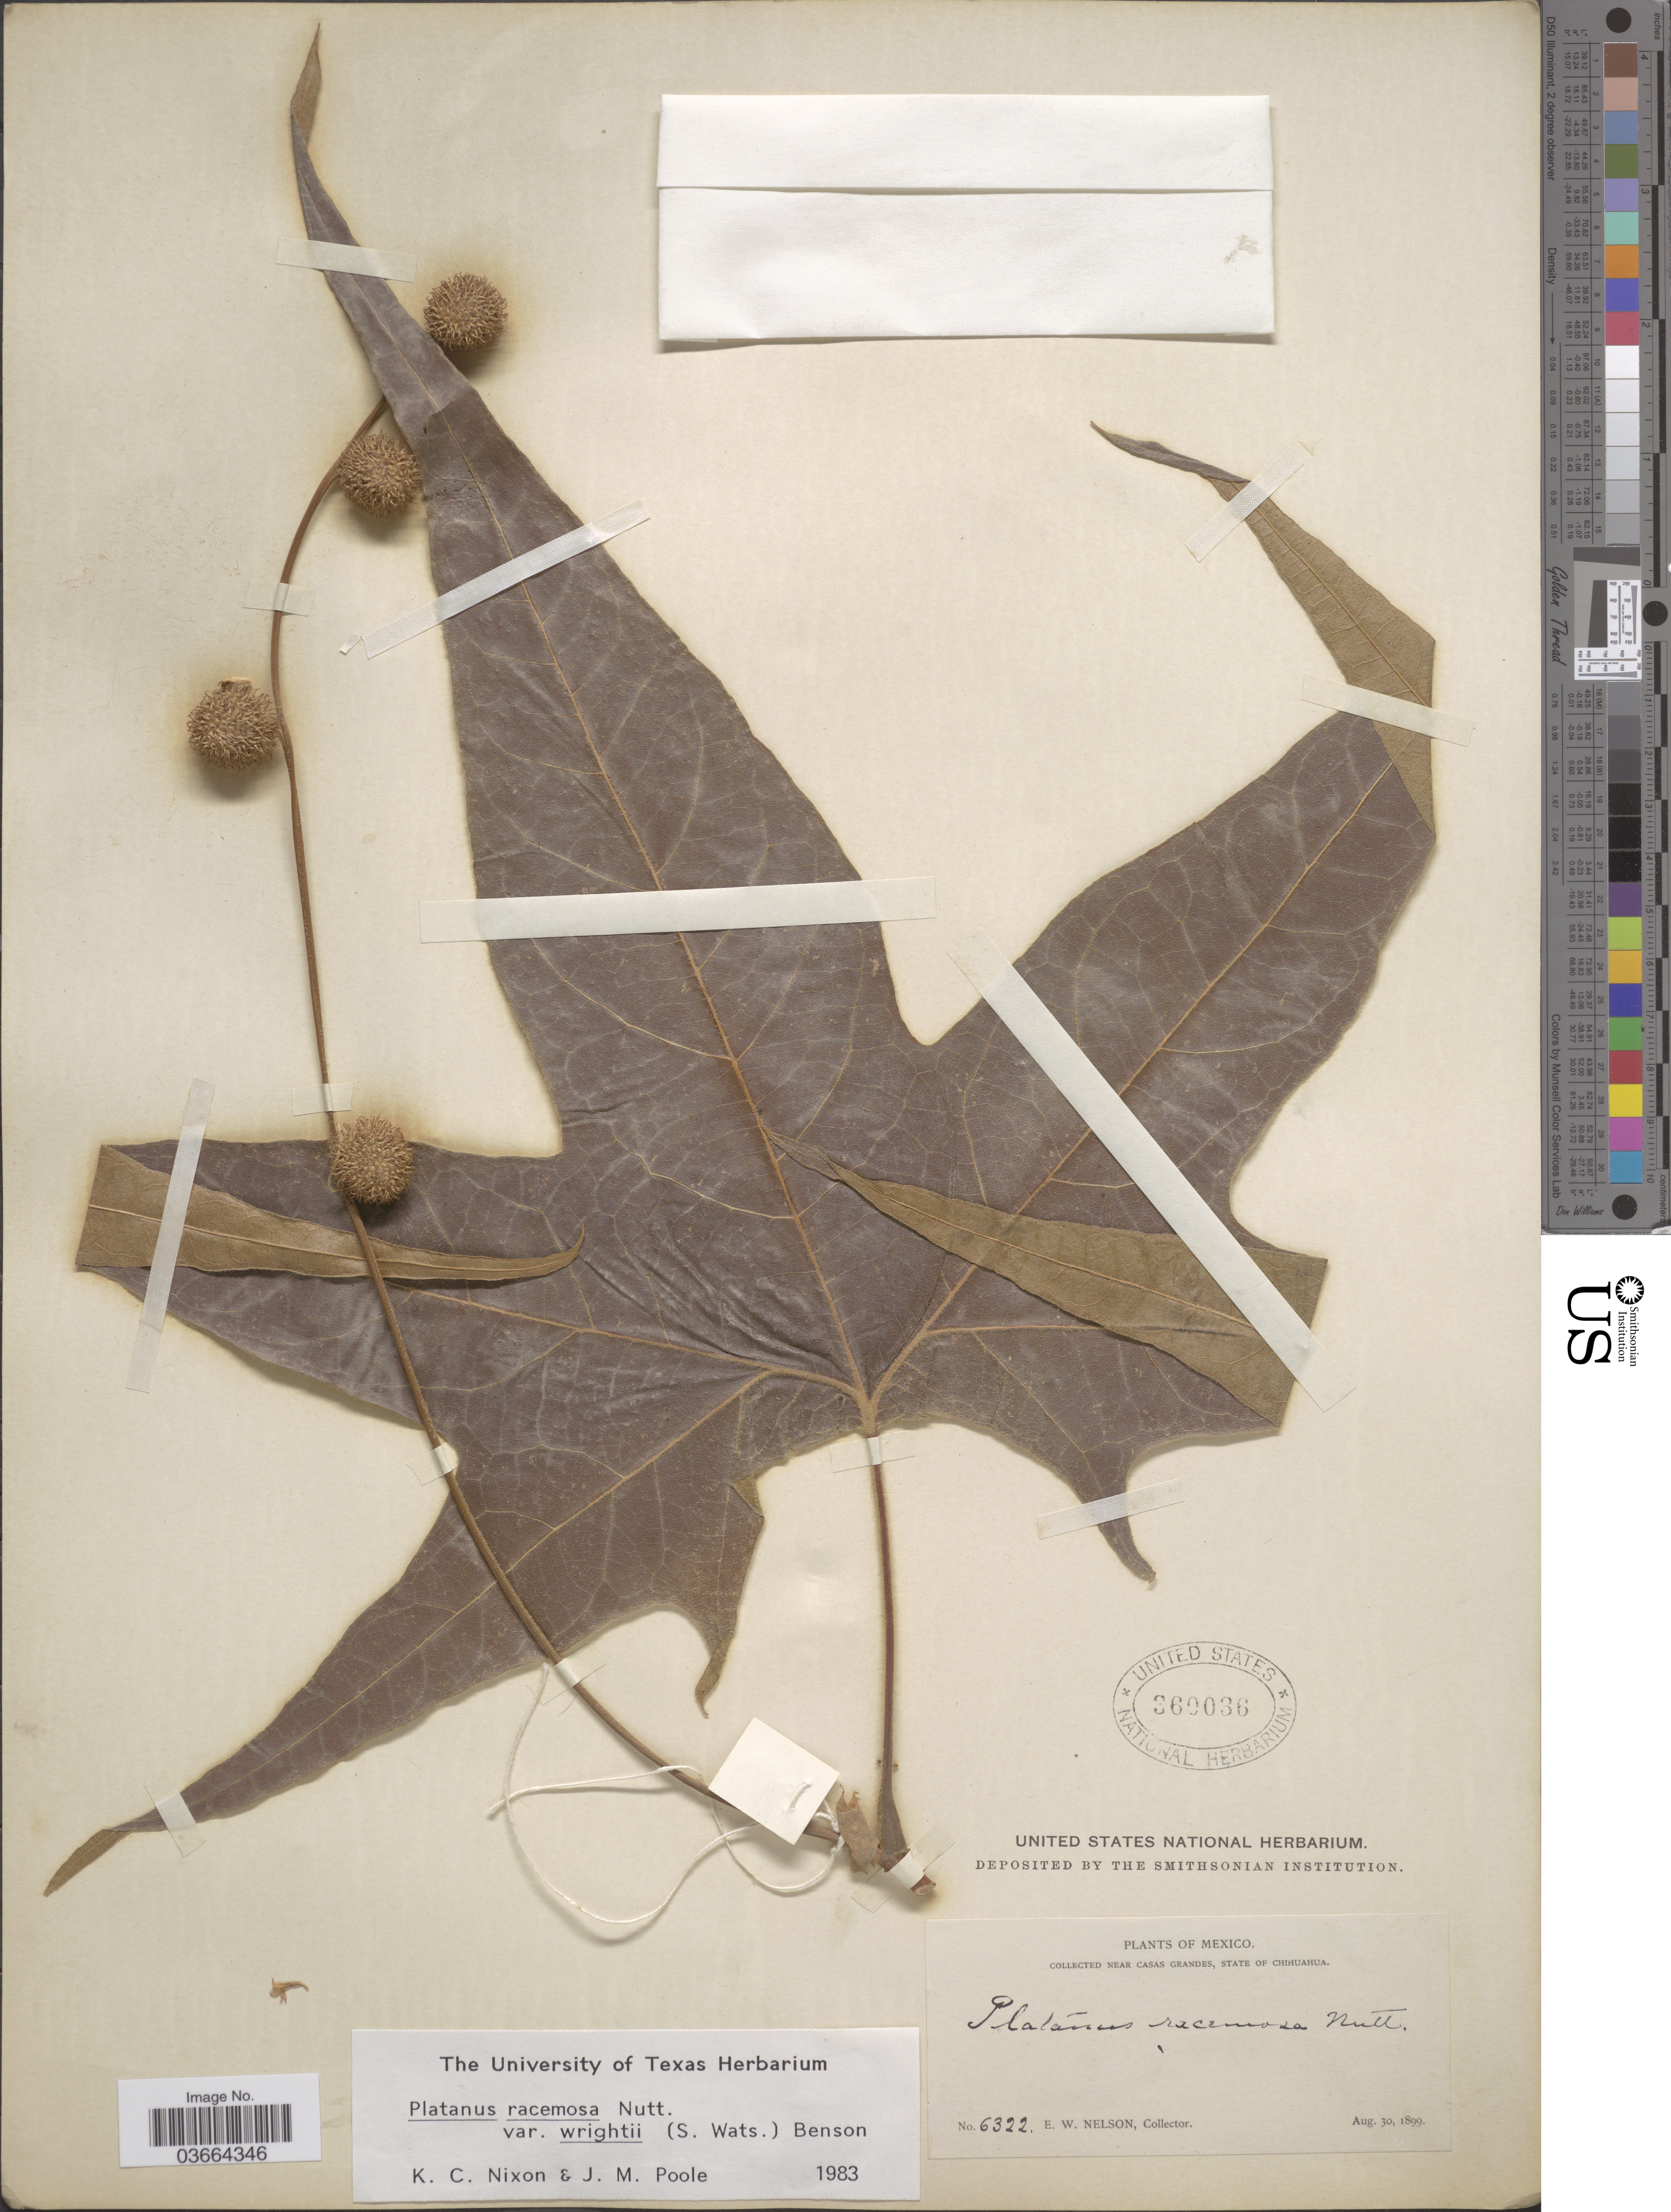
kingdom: Plantae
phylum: Tracheophyta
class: Magnoliopsida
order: Proteales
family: Platanaceae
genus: Platanus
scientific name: Platanus racemosa var. wrightii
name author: (S. Watson) L.D. Benson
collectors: E. W. Nelson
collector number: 6322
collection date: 1899-08-30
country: Mexico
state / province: Chihuahua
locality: Near Casas Grandes.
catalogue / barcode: US 360036